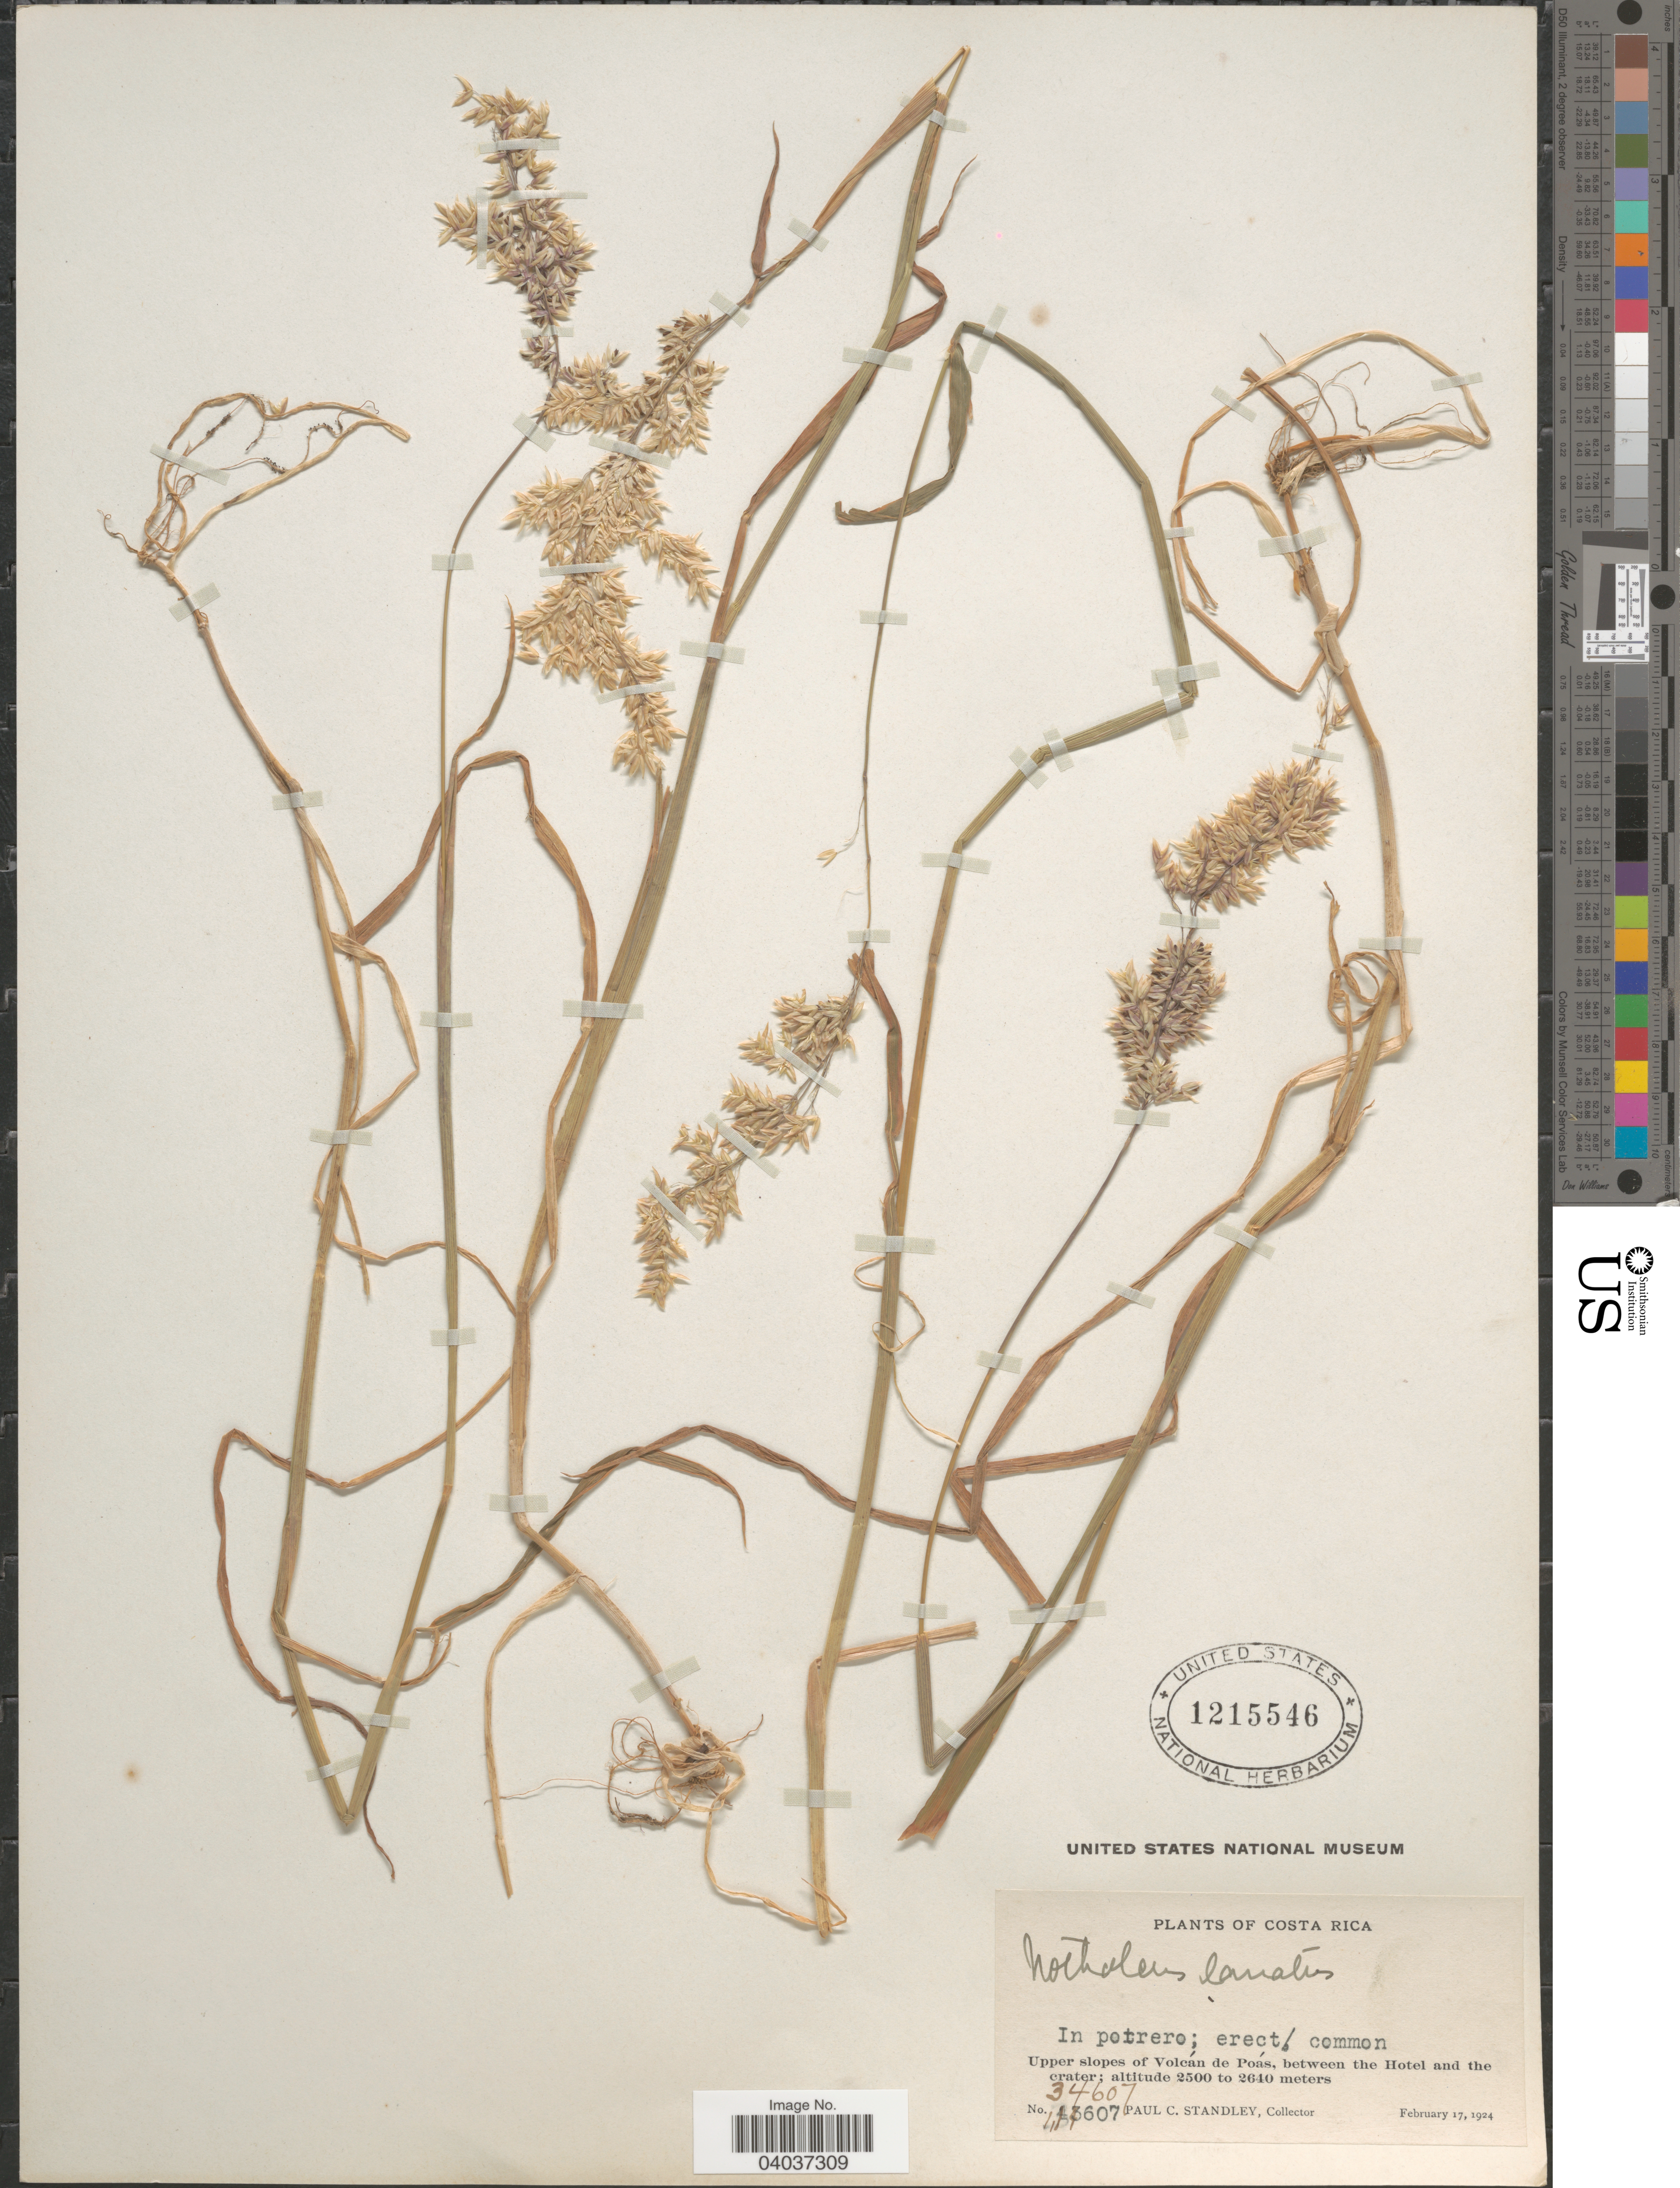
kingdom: Plantae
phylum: Tracheophyta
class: Liliopsida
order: Poales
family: Poaceae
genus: Holcus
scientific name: Holcus lanatus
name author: L.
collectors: P. C. Standley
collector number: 34607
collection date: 1924-02-17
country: Costa Rica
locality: Upper slopes of Volcán de Poás, between the Hotel and the crater.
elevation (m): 2500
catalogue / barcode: US 1215546